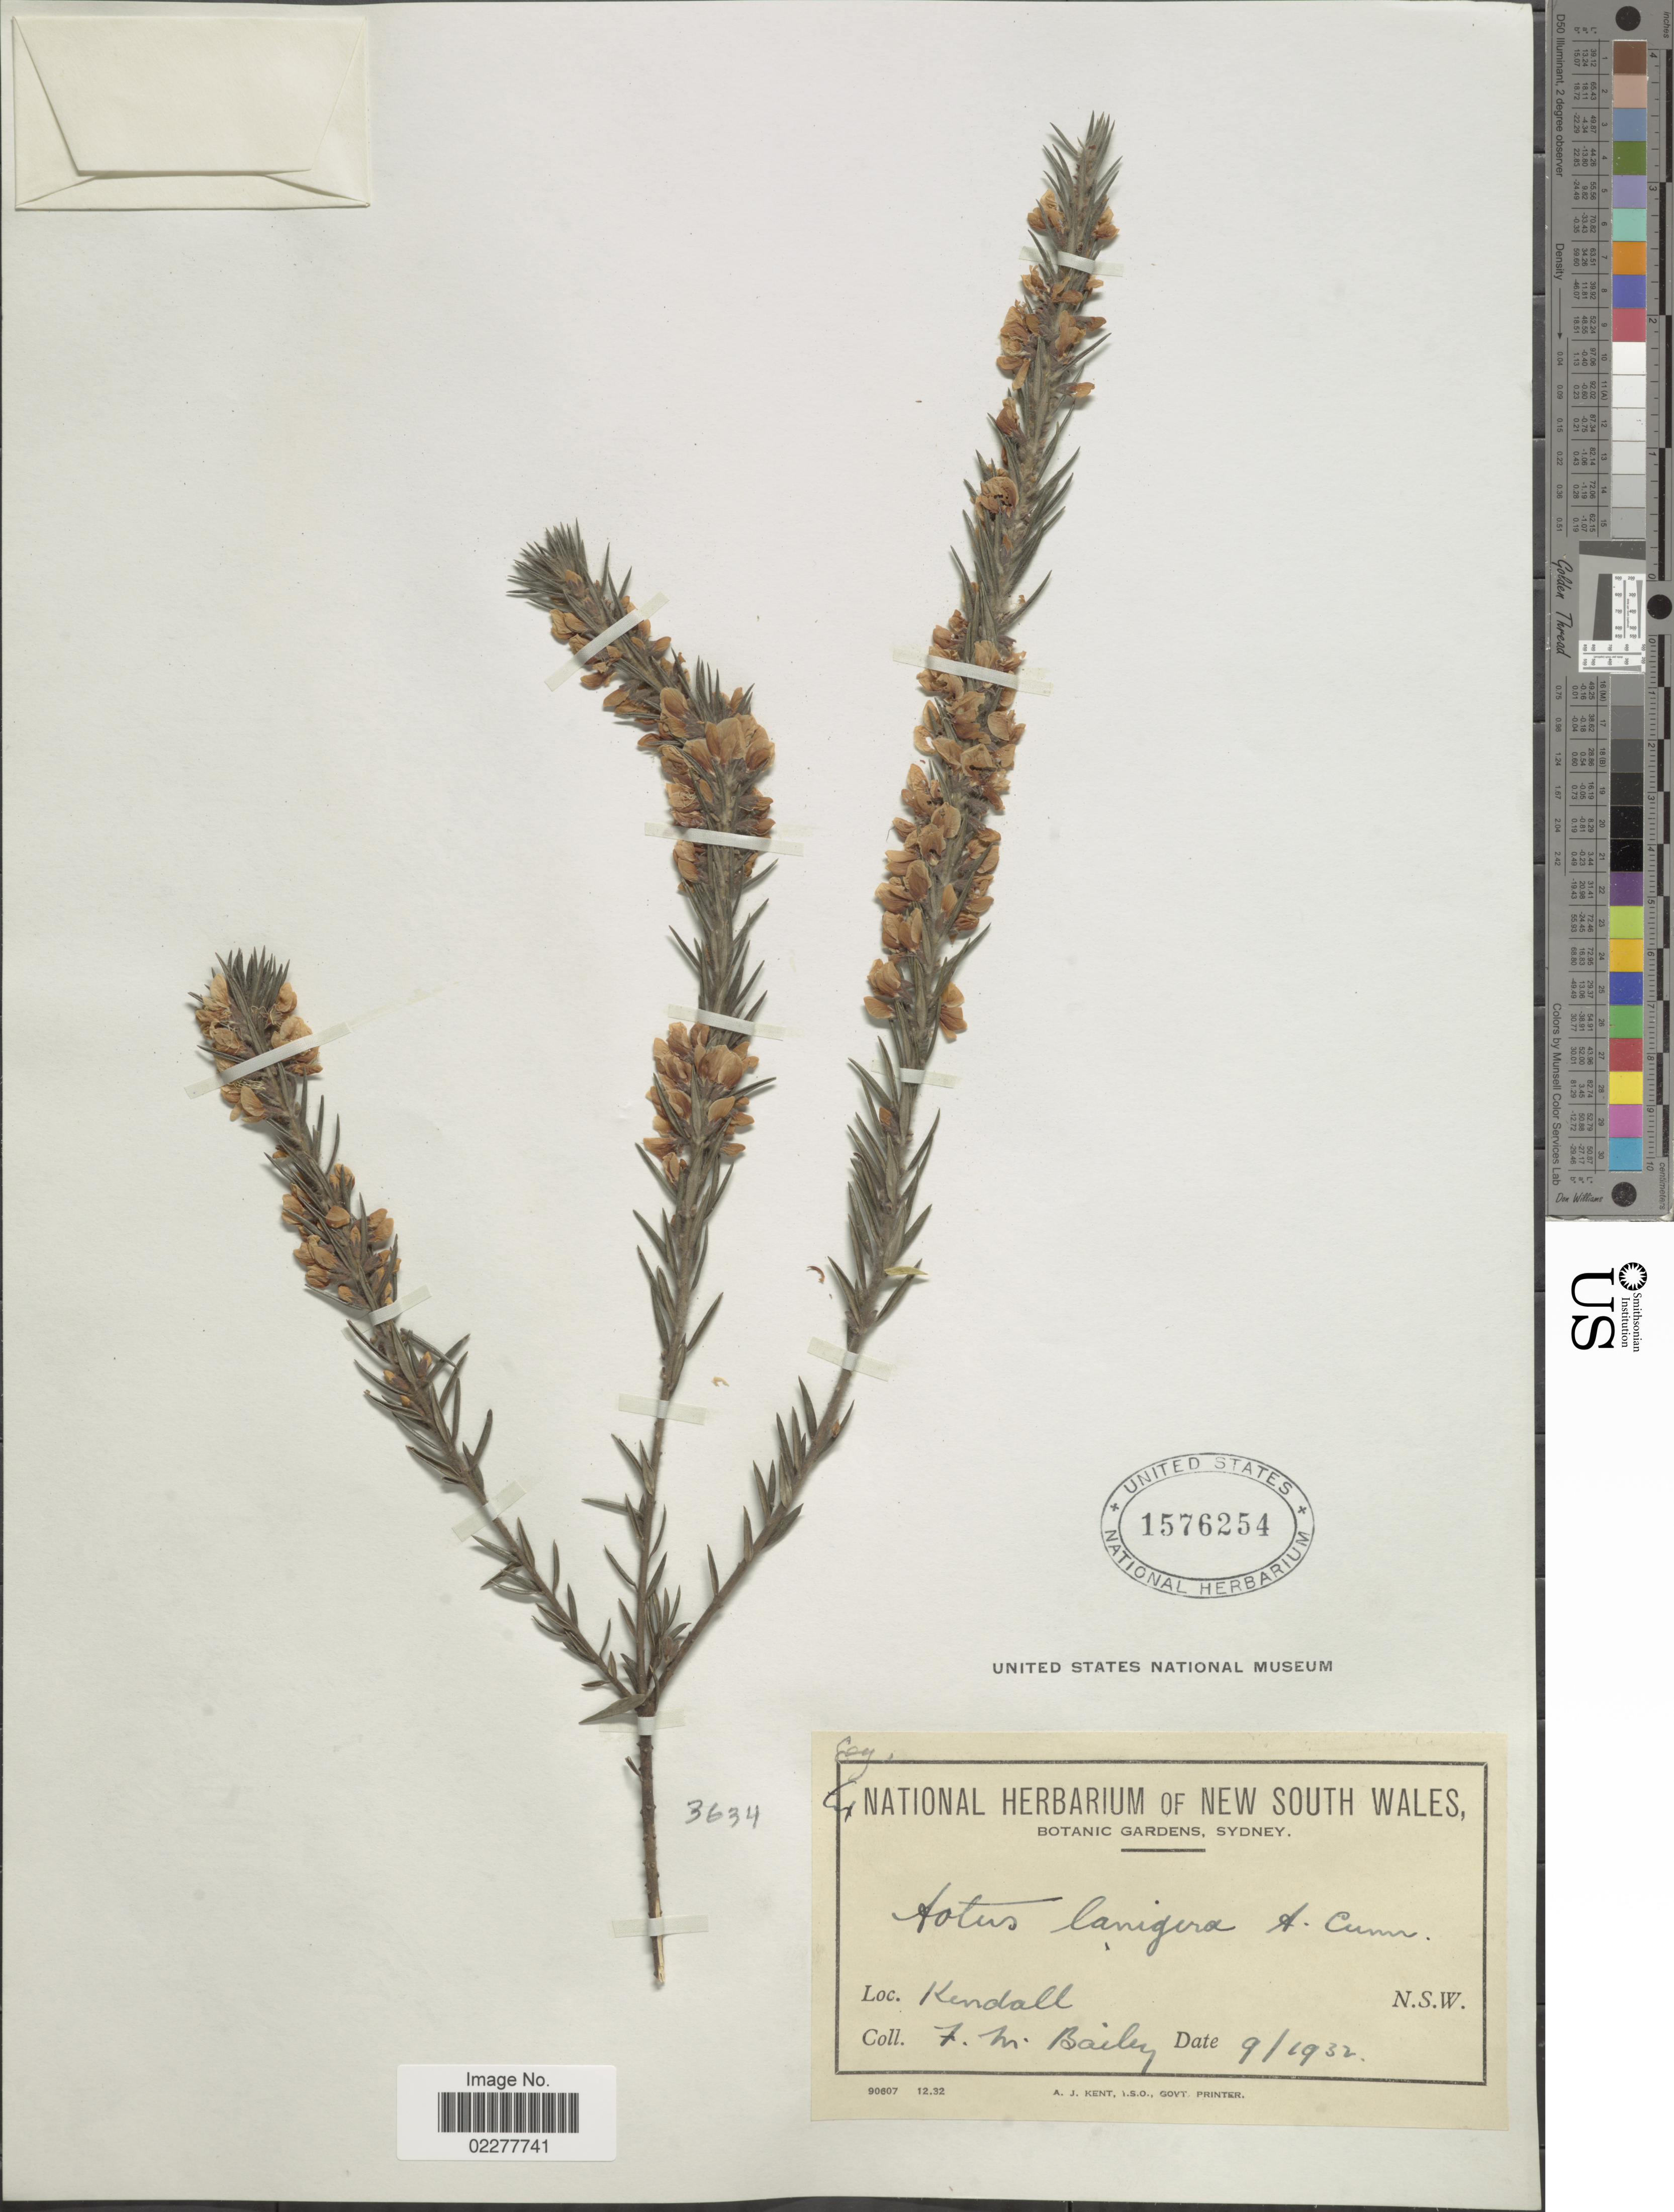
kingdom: Plantae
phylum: Tracheophyta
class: Magnoliopsida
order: Fabales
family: Fabaceae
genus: Aotus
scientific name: Aotus lanigera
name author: Benth.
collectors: F. M. Bailey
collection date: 1932-09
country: Australia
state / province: New South Wales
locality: Kendall, N.S.W.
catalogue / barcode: US 1576254